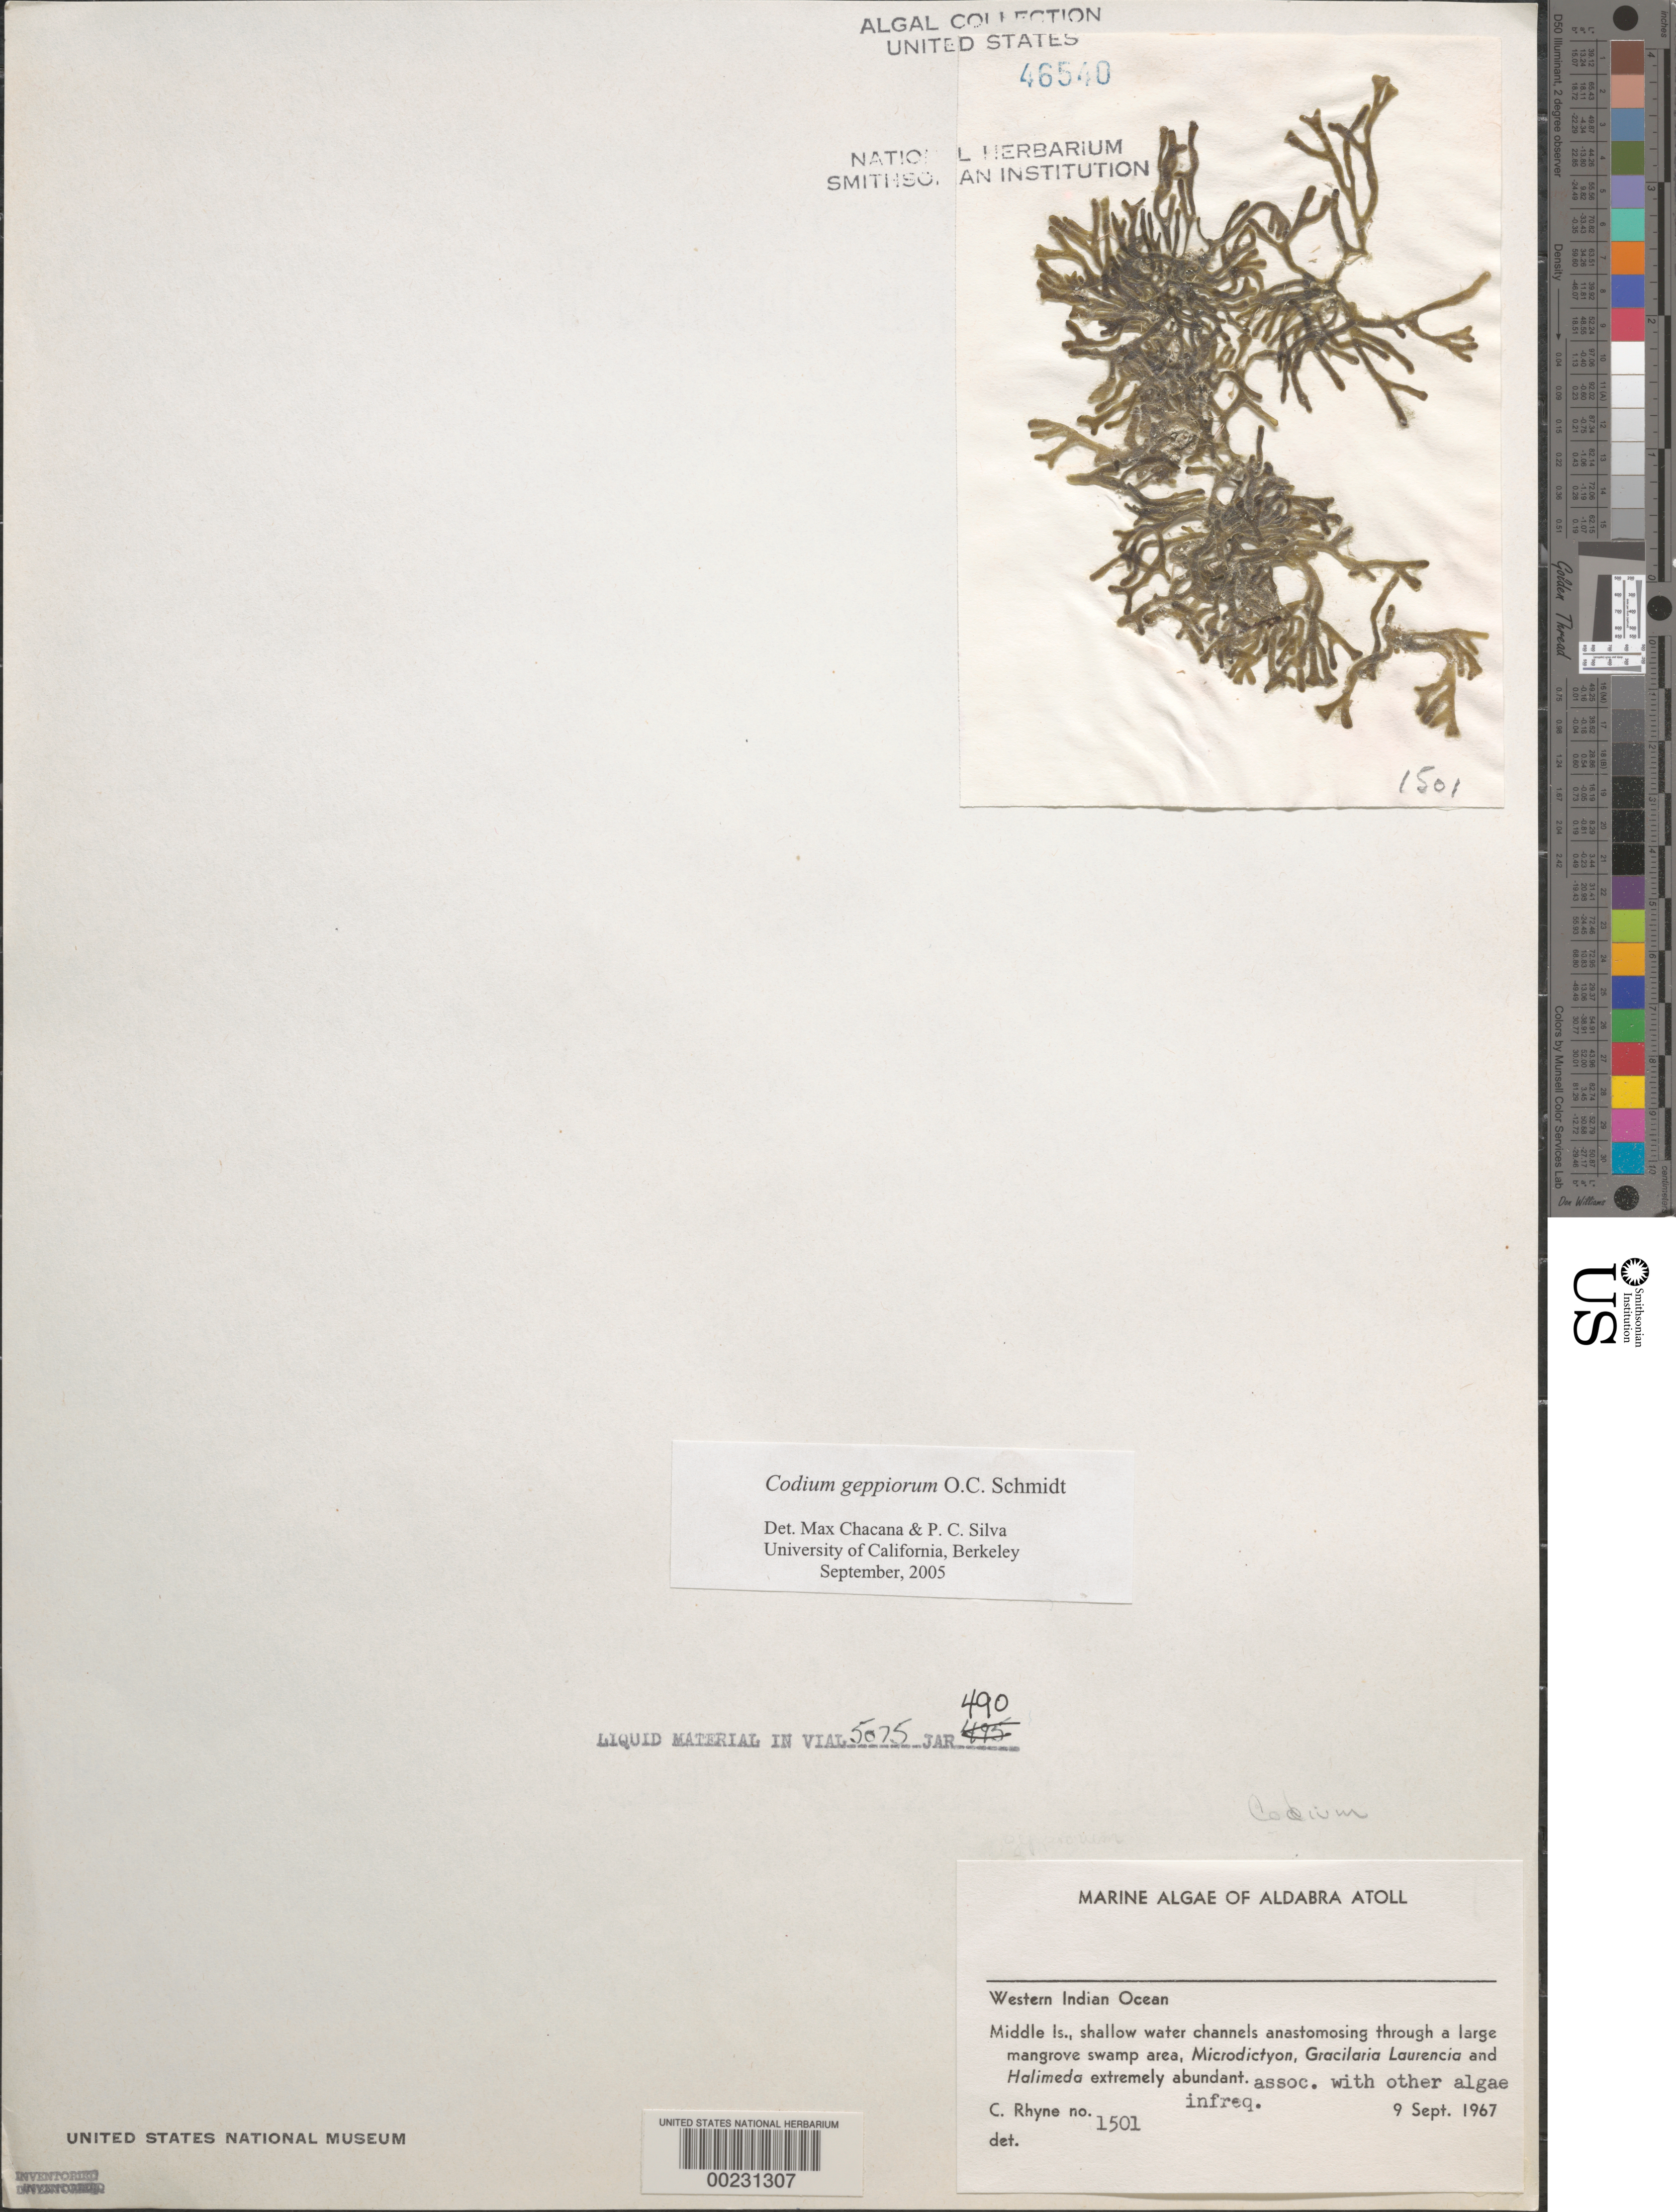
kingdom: Plantae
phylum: Chlorophyta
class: Ulvophyceae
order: Bryopsidales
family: Codiaceae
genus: Codium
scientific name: Codium geppiorum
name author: O.C. Schmidt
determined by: Chacana, M. E.; Silva, P. C.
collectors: C. Rhyne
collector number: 1501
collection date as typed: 09 Sep 1967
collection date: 1967-09-09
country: Seychelles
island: Aldabra Atoll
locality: Middle Islet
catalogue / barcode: US 46540